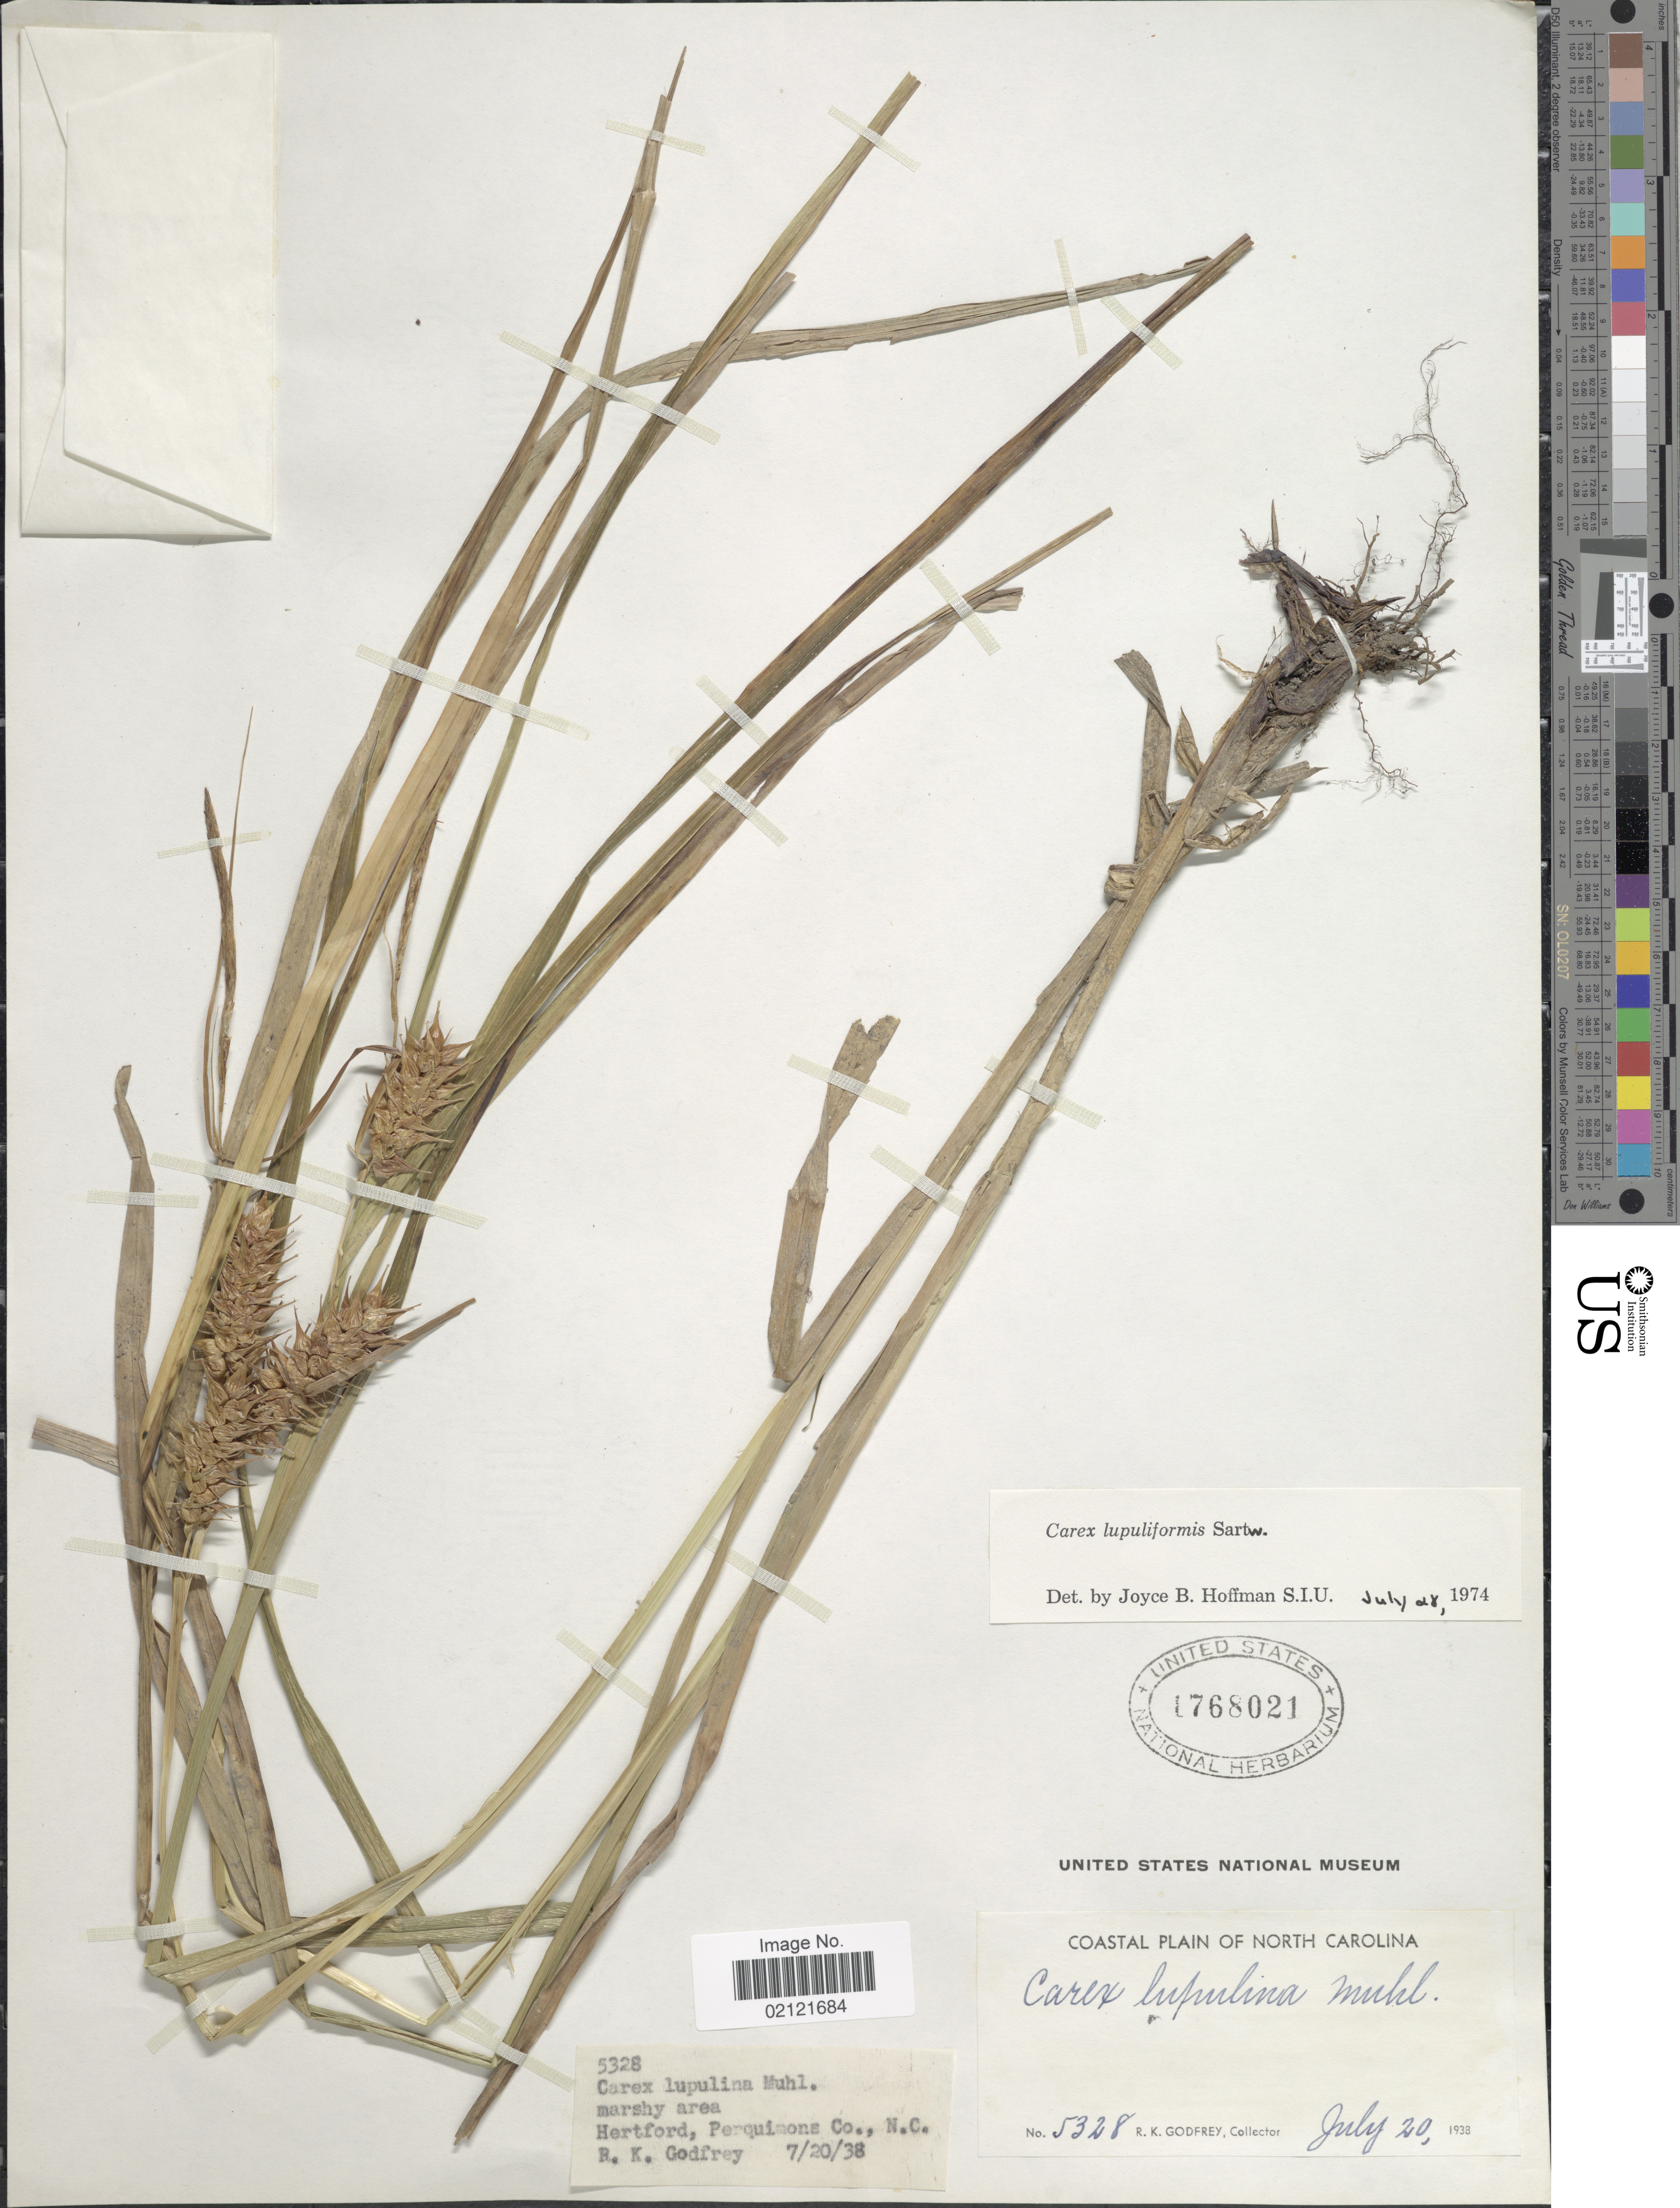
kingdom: Plantae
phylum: Tracheophyta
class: Liliopsida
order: Poales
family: Cyperaceae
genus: Carex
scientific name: Carex lupuliformis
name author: Sartwell ex Dewey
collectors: R. K. Godfrey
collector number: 5328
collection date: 1938-07-20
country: United States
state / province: North Carolina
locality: Coastal Plain of North Carolina, Hartford, Perquimons Co.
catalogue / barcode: US 1768021